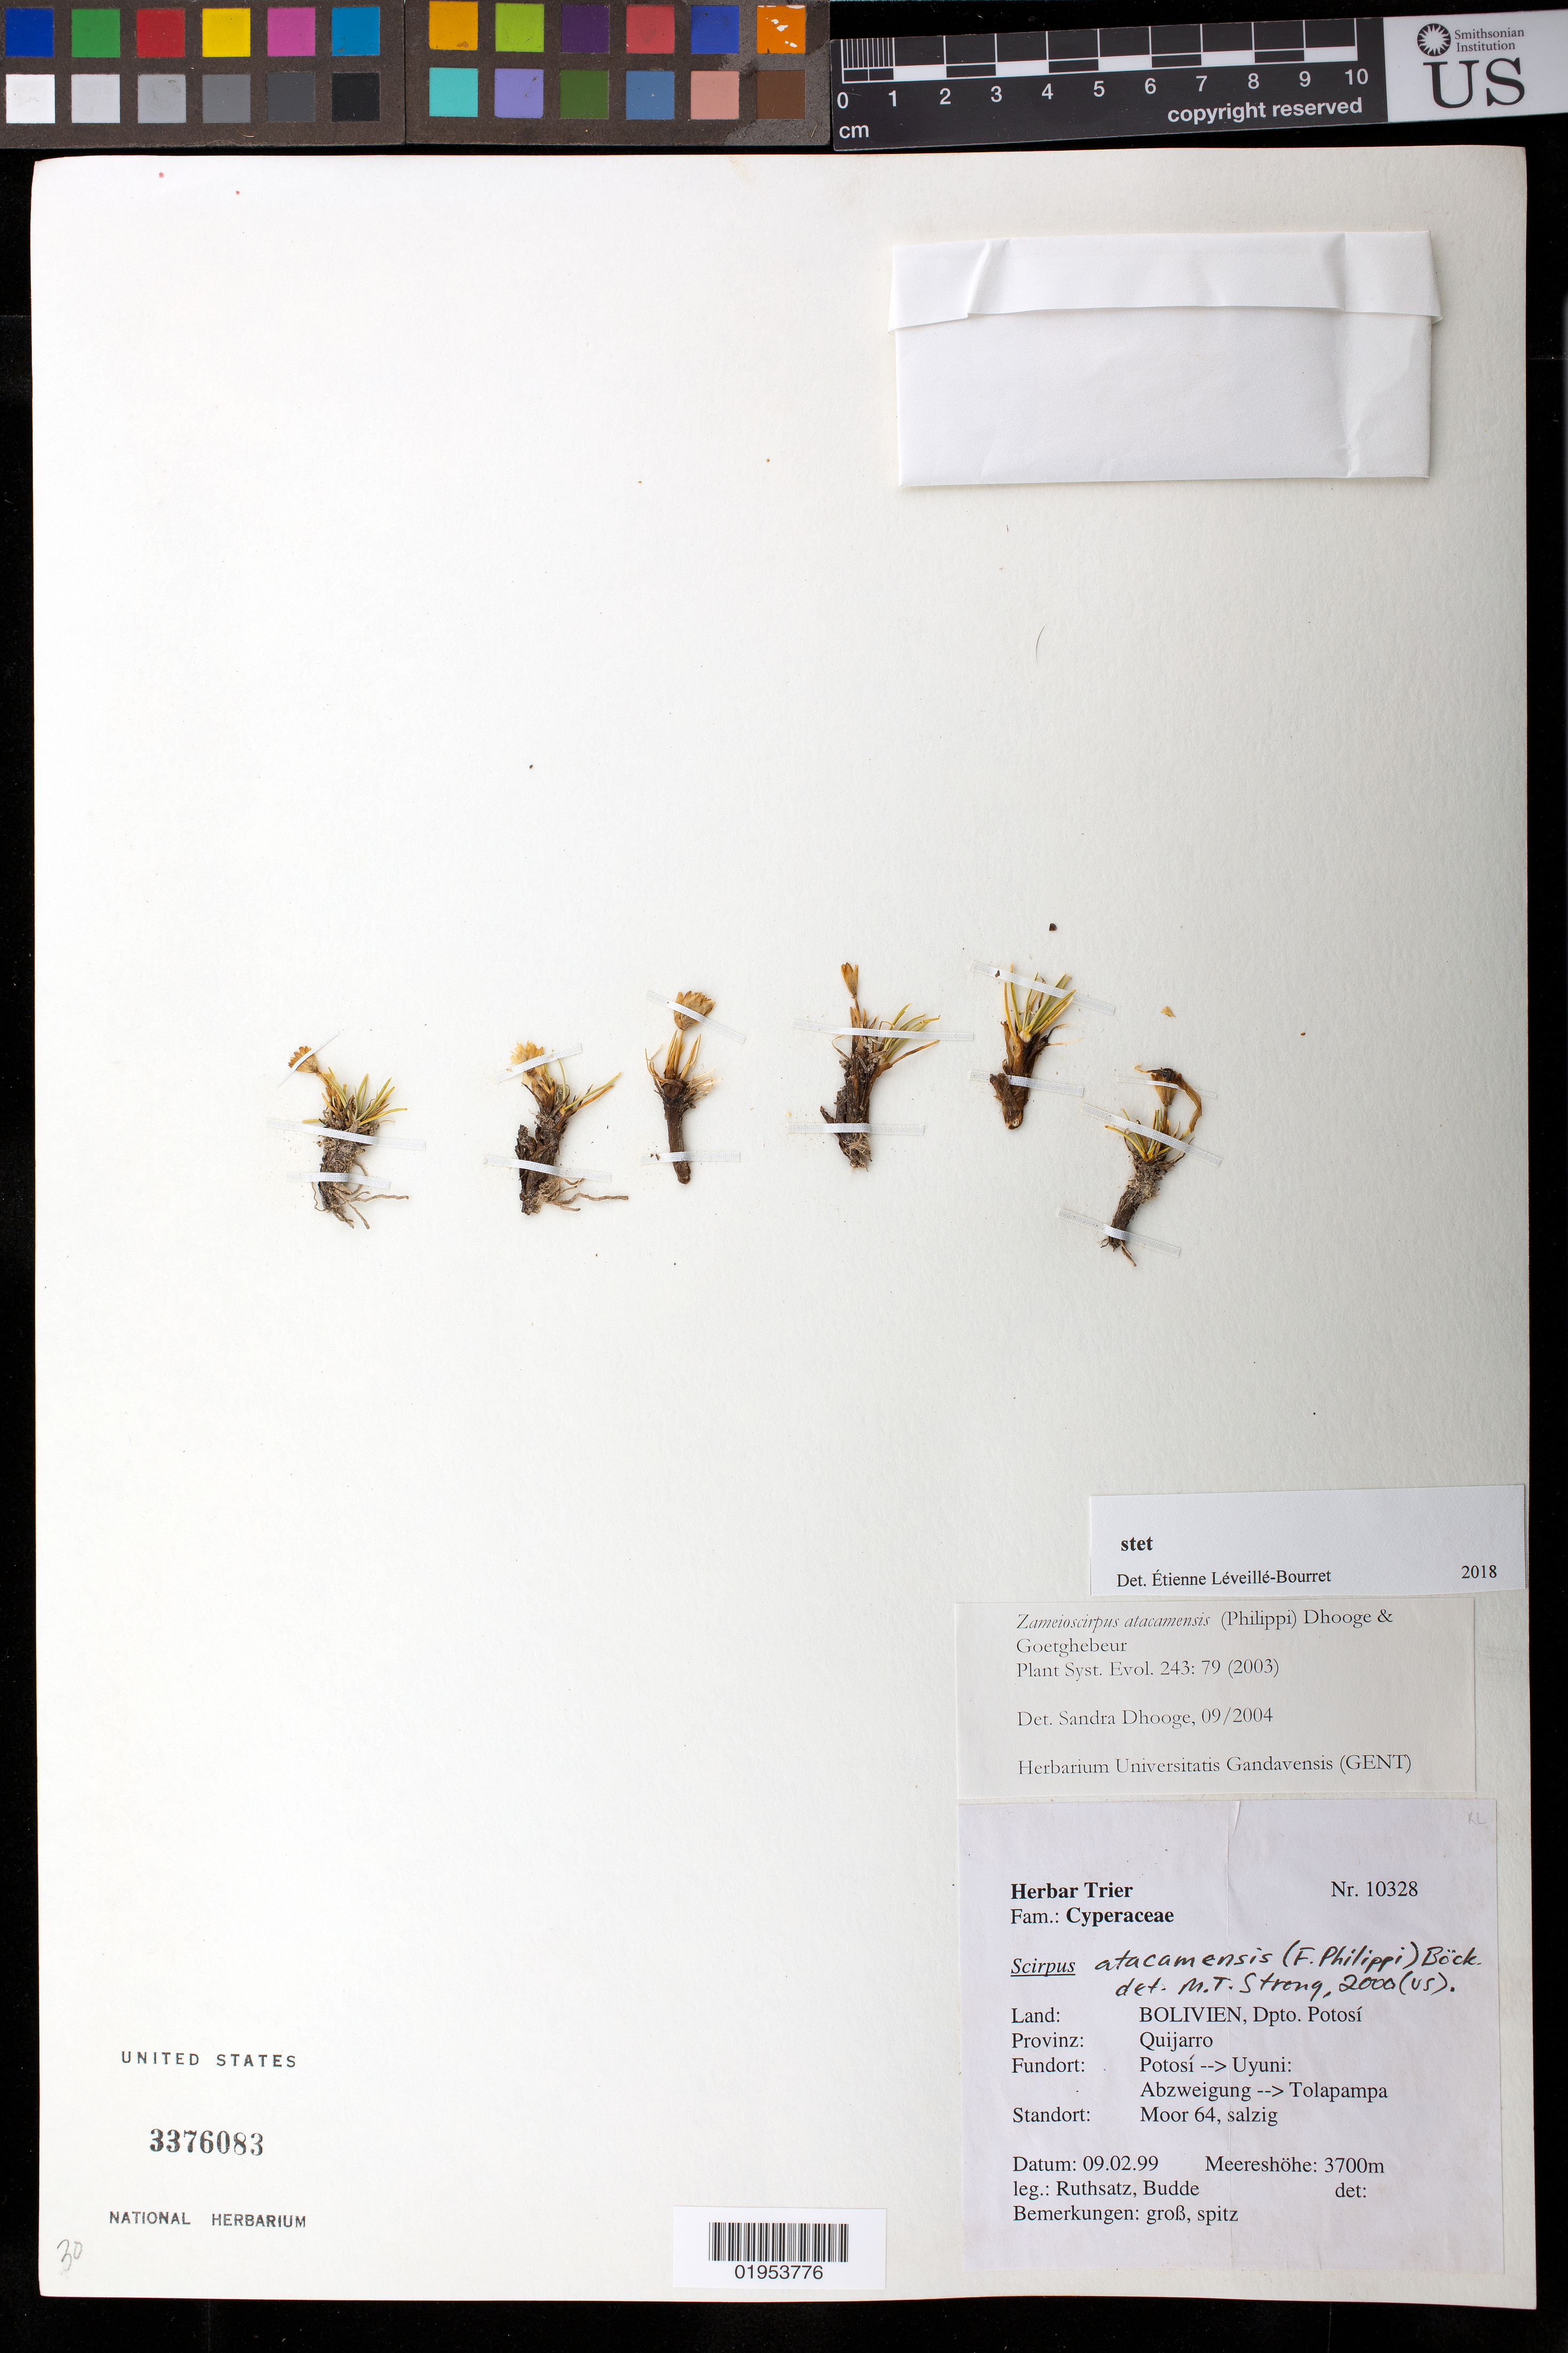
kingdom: Plantae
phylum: Tracheophyta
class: Liliopsida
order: Poales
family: Cyperaceae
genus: Zameioscirpus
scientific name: Zameioscirpus atacamensis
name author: (F. Phil.) Dhooge & Goetgh.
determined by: Dhooge, S.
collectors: B. Ruthsatz & -- Budde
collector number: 10328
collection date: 1999-02-09 or 1999-09-02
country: Bolivia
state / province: Potosi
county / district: Quijarro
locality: Potosí --> Uyuni: Abzweigung --> Tolapampa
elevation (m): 3700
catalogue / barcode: US 3376083